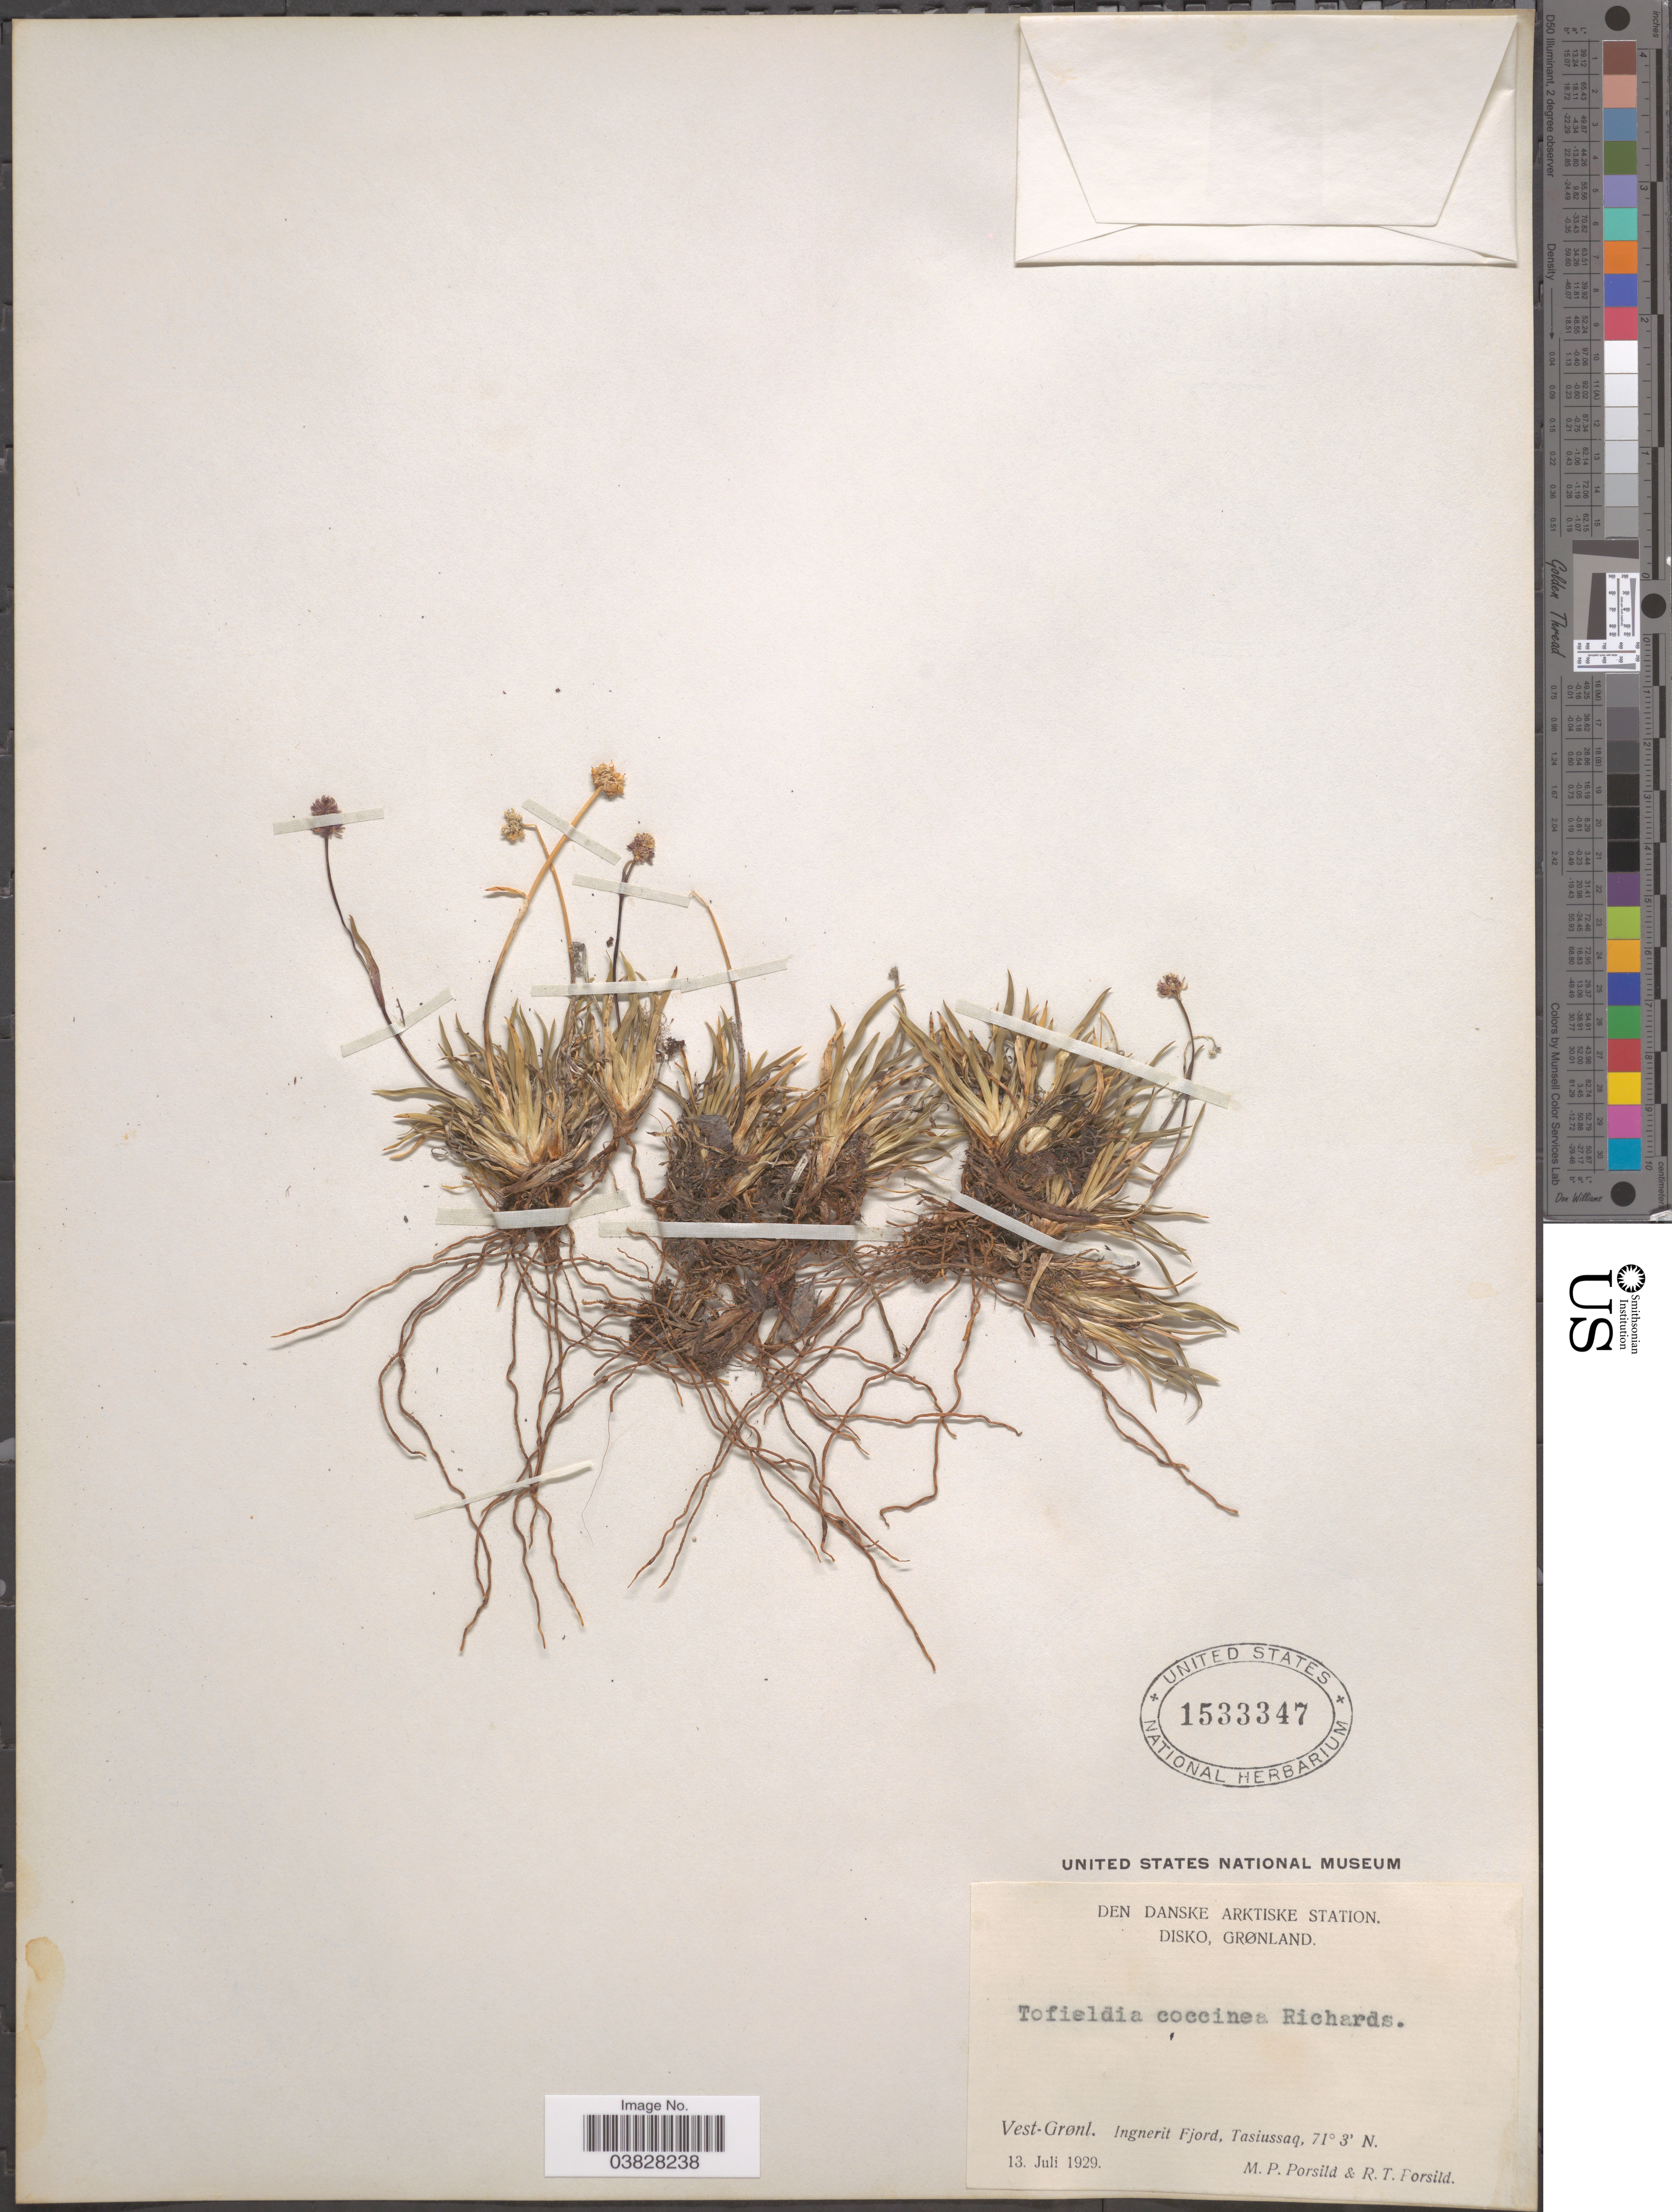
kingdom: Plantae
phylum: Tracheophyta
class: Liliopsida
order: Alismatales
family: Tofieldiaceae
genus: Tofieldia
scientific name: Tofieldia coccinea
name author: Richardson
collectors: M. P. Porsild & R. T. Porsild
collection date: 1929-07-13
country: Greenland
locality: Den Danske Arktiske Station. Disko, Grønland. Vest-Grønl. Ingnerit Fjord, Tasiussaq.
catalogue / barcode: US 1533347